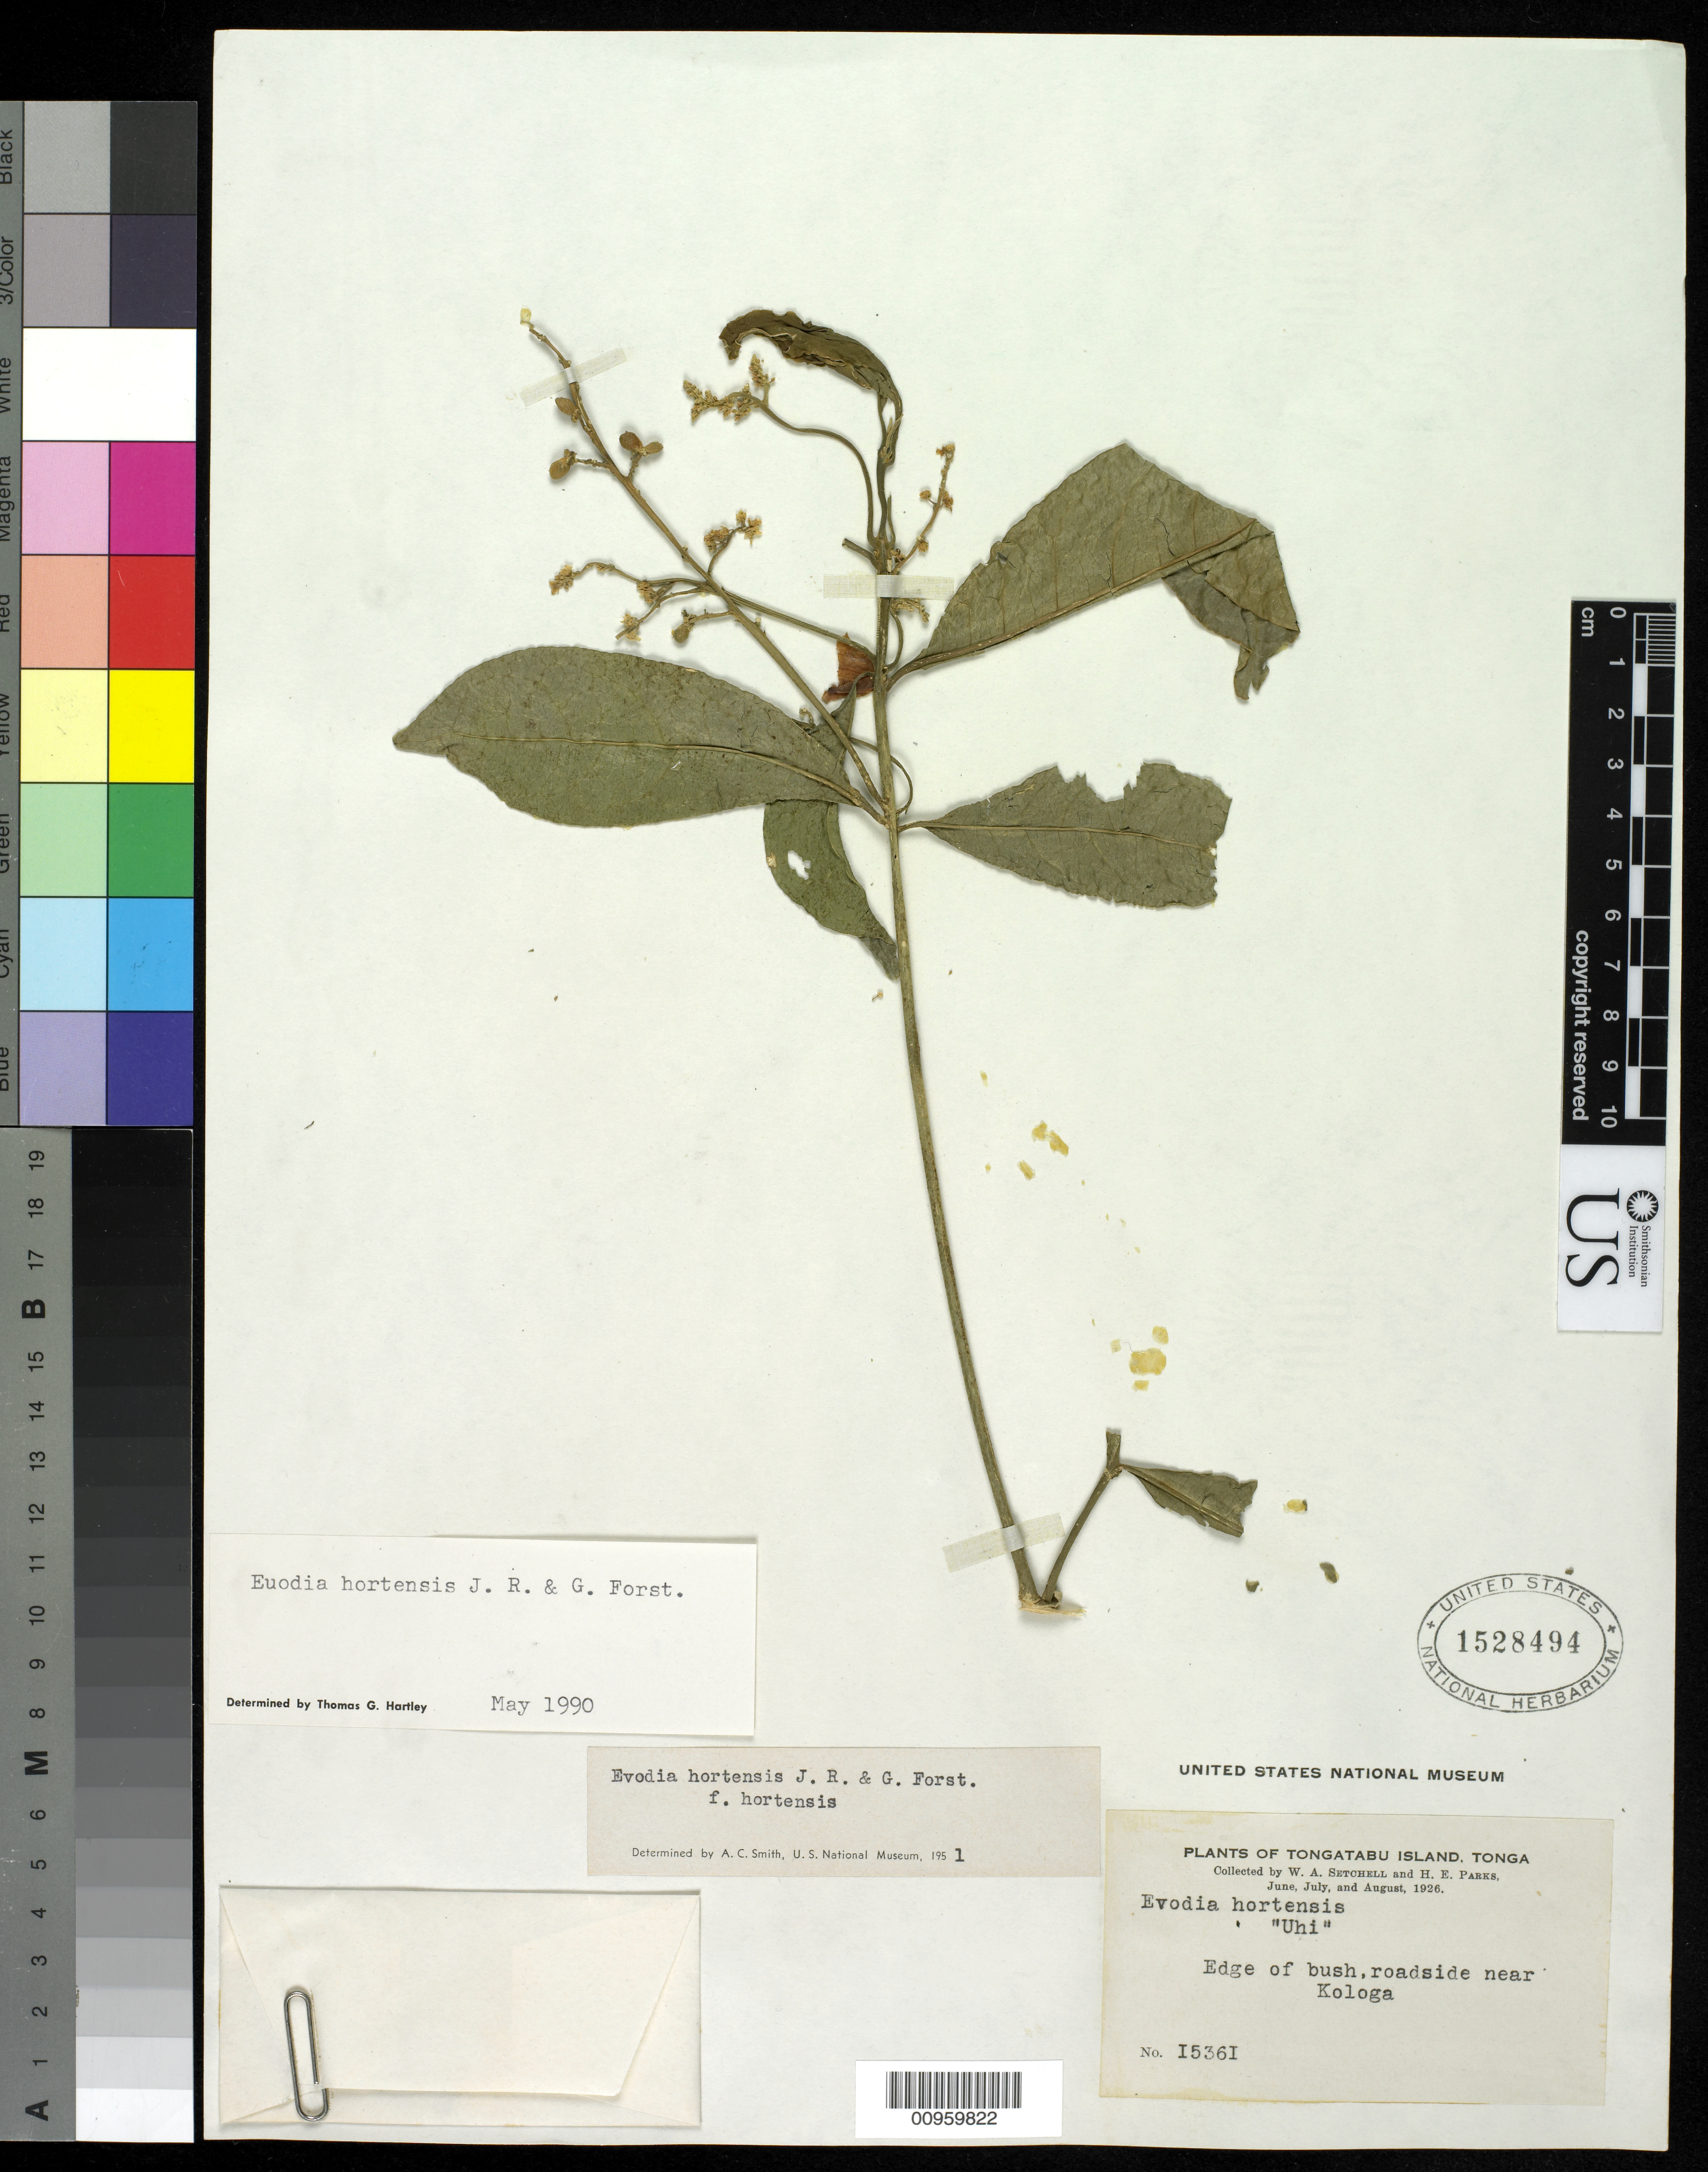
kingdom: Plantae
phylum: Tracheophyta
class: Magnoliopsida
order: Sapindales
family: Rutaceae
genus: Euodia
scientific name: Euodia hortensis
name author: J.R. Forst. & G. Forst.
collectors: W. Setchell & H. E. Parks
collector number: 15361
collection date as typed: Jun 1926 to Aug 1926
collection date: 1926-06/1926-08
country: Tonga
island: Tongatapu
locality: edge of bush, roadside nr. Kologa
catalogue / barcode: US 1528494